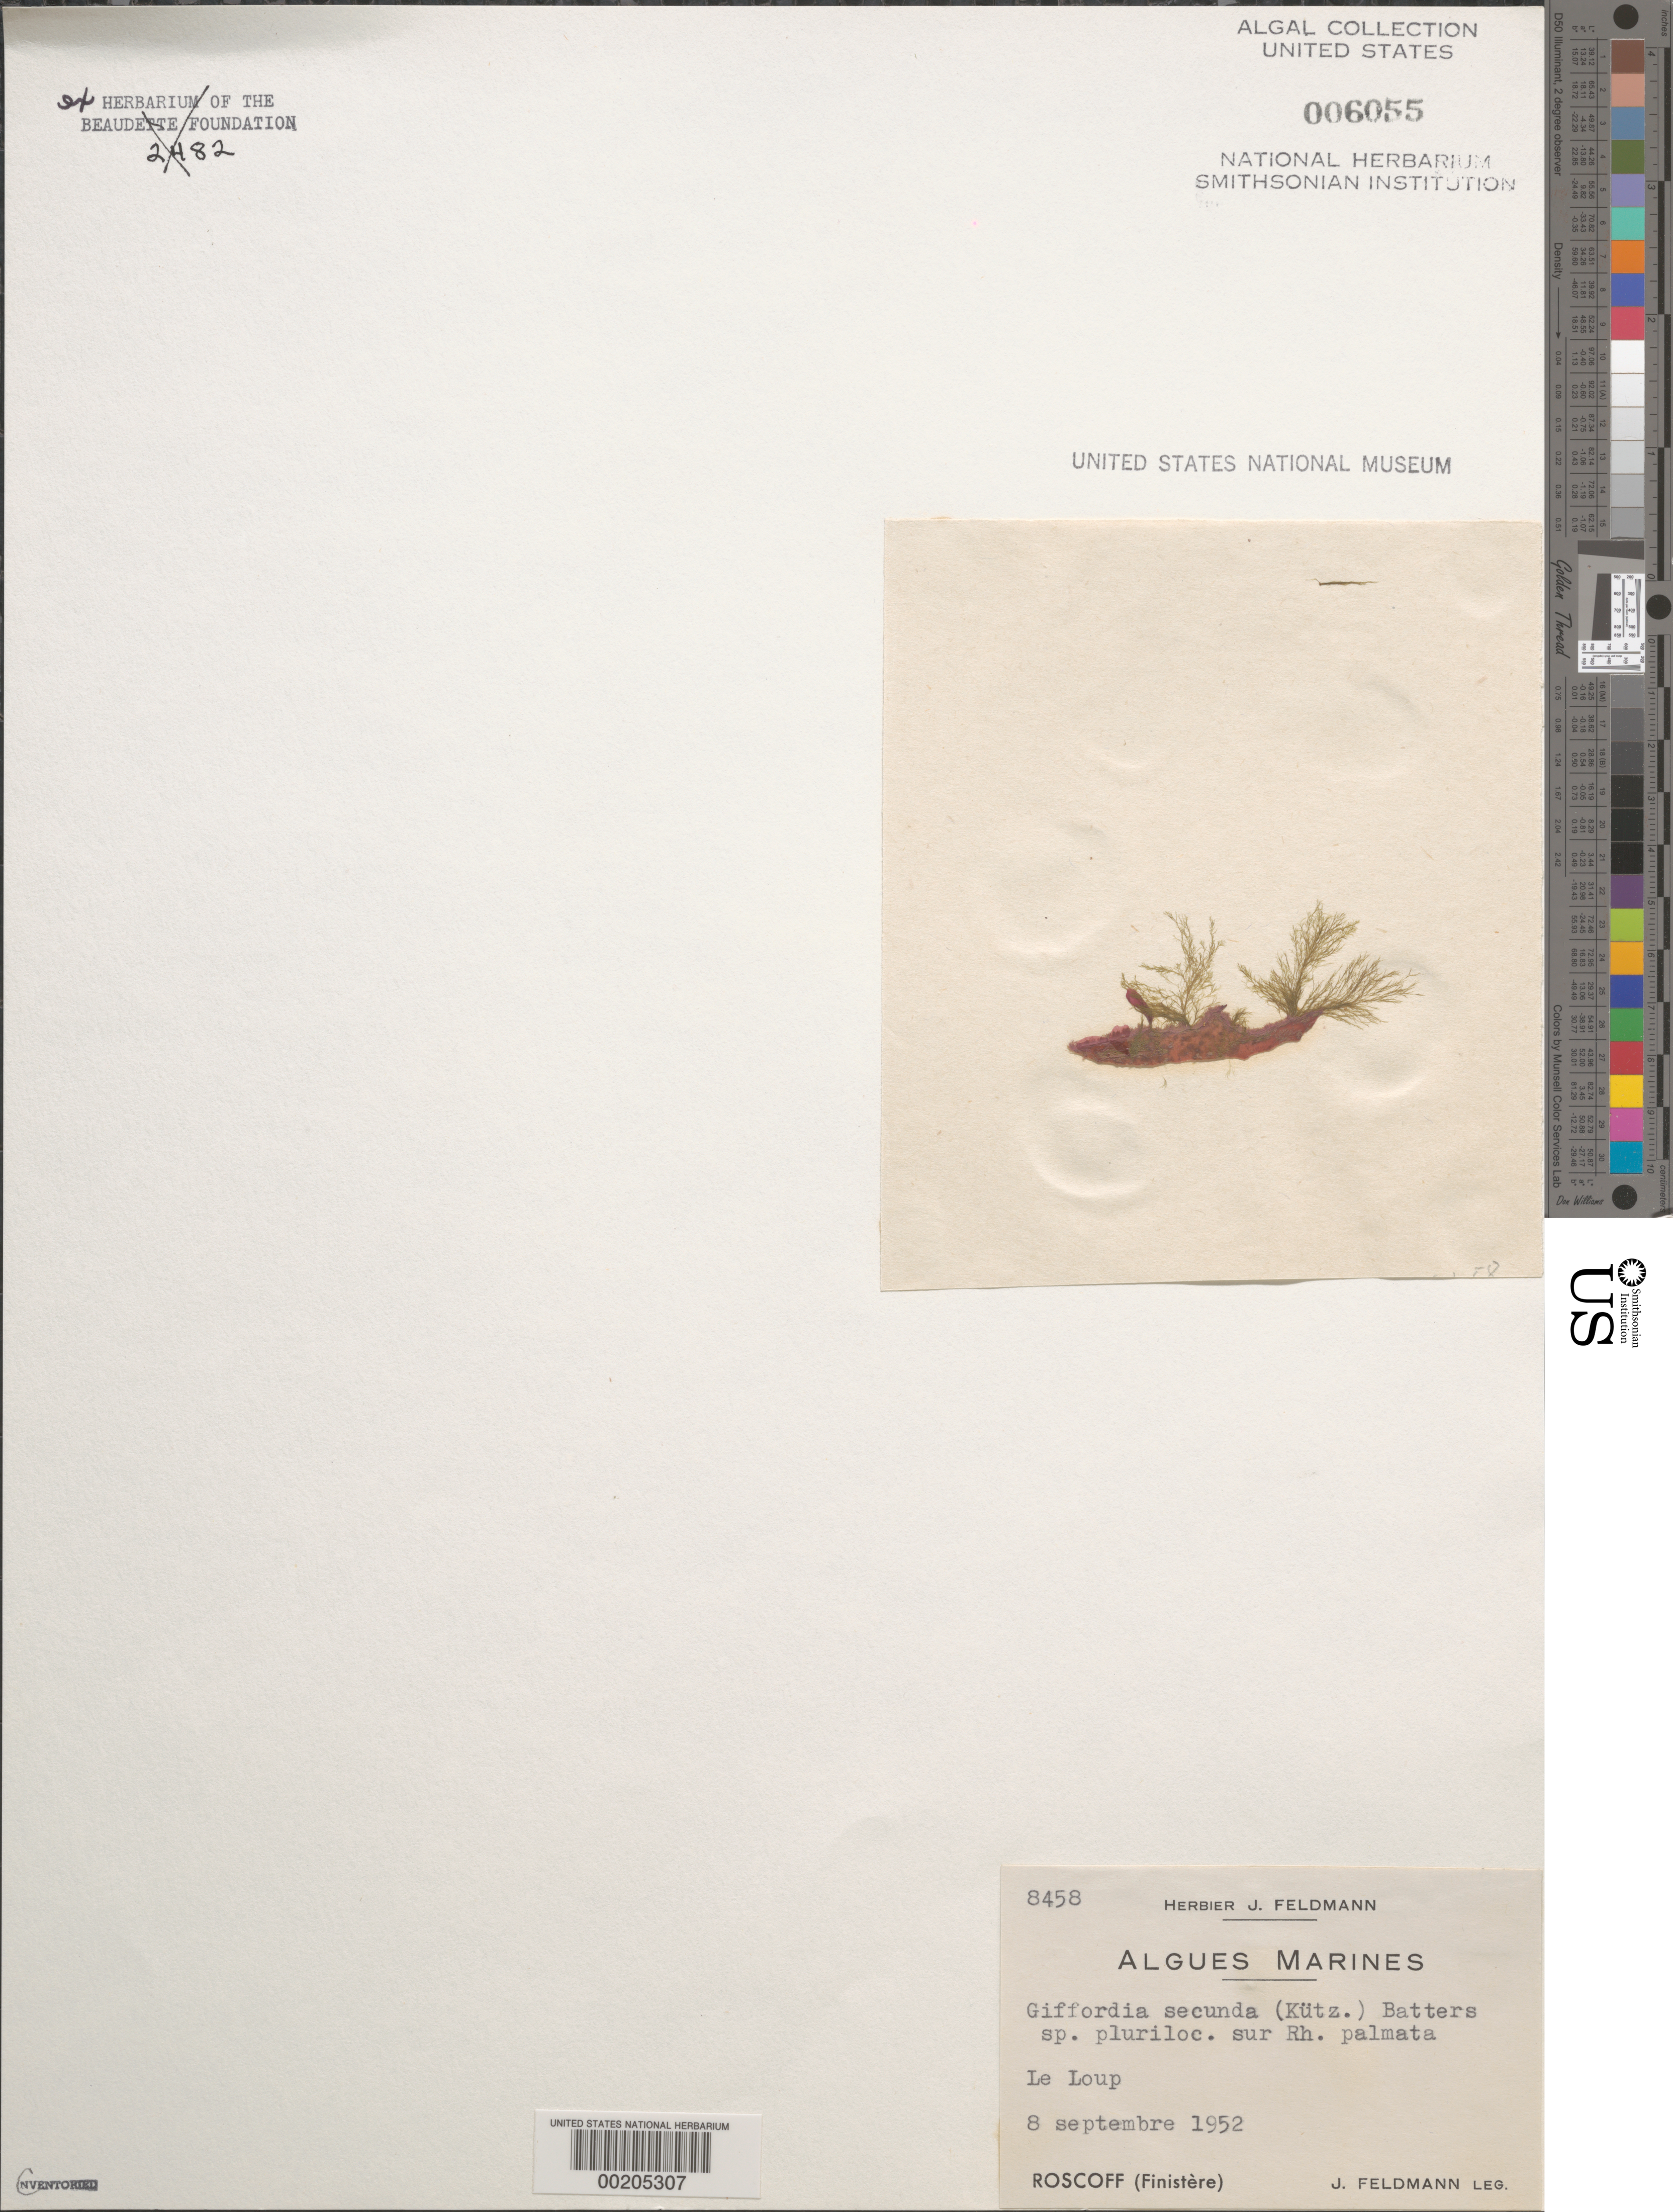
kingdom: Chromista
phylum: Ochrophyta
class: Phaeophyceae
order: Ectocarpales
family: Acinetosporaceae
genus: Hincksia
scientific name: Hincksia secunda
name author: (Kütz.) P.C. Silva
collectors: J. Feldmann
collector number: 8458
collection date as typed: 08 Sep 1952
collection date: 1952-09-08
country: France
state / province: Bretagne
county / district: Finistère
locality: Roscoff, le loup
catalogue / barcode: US 6055